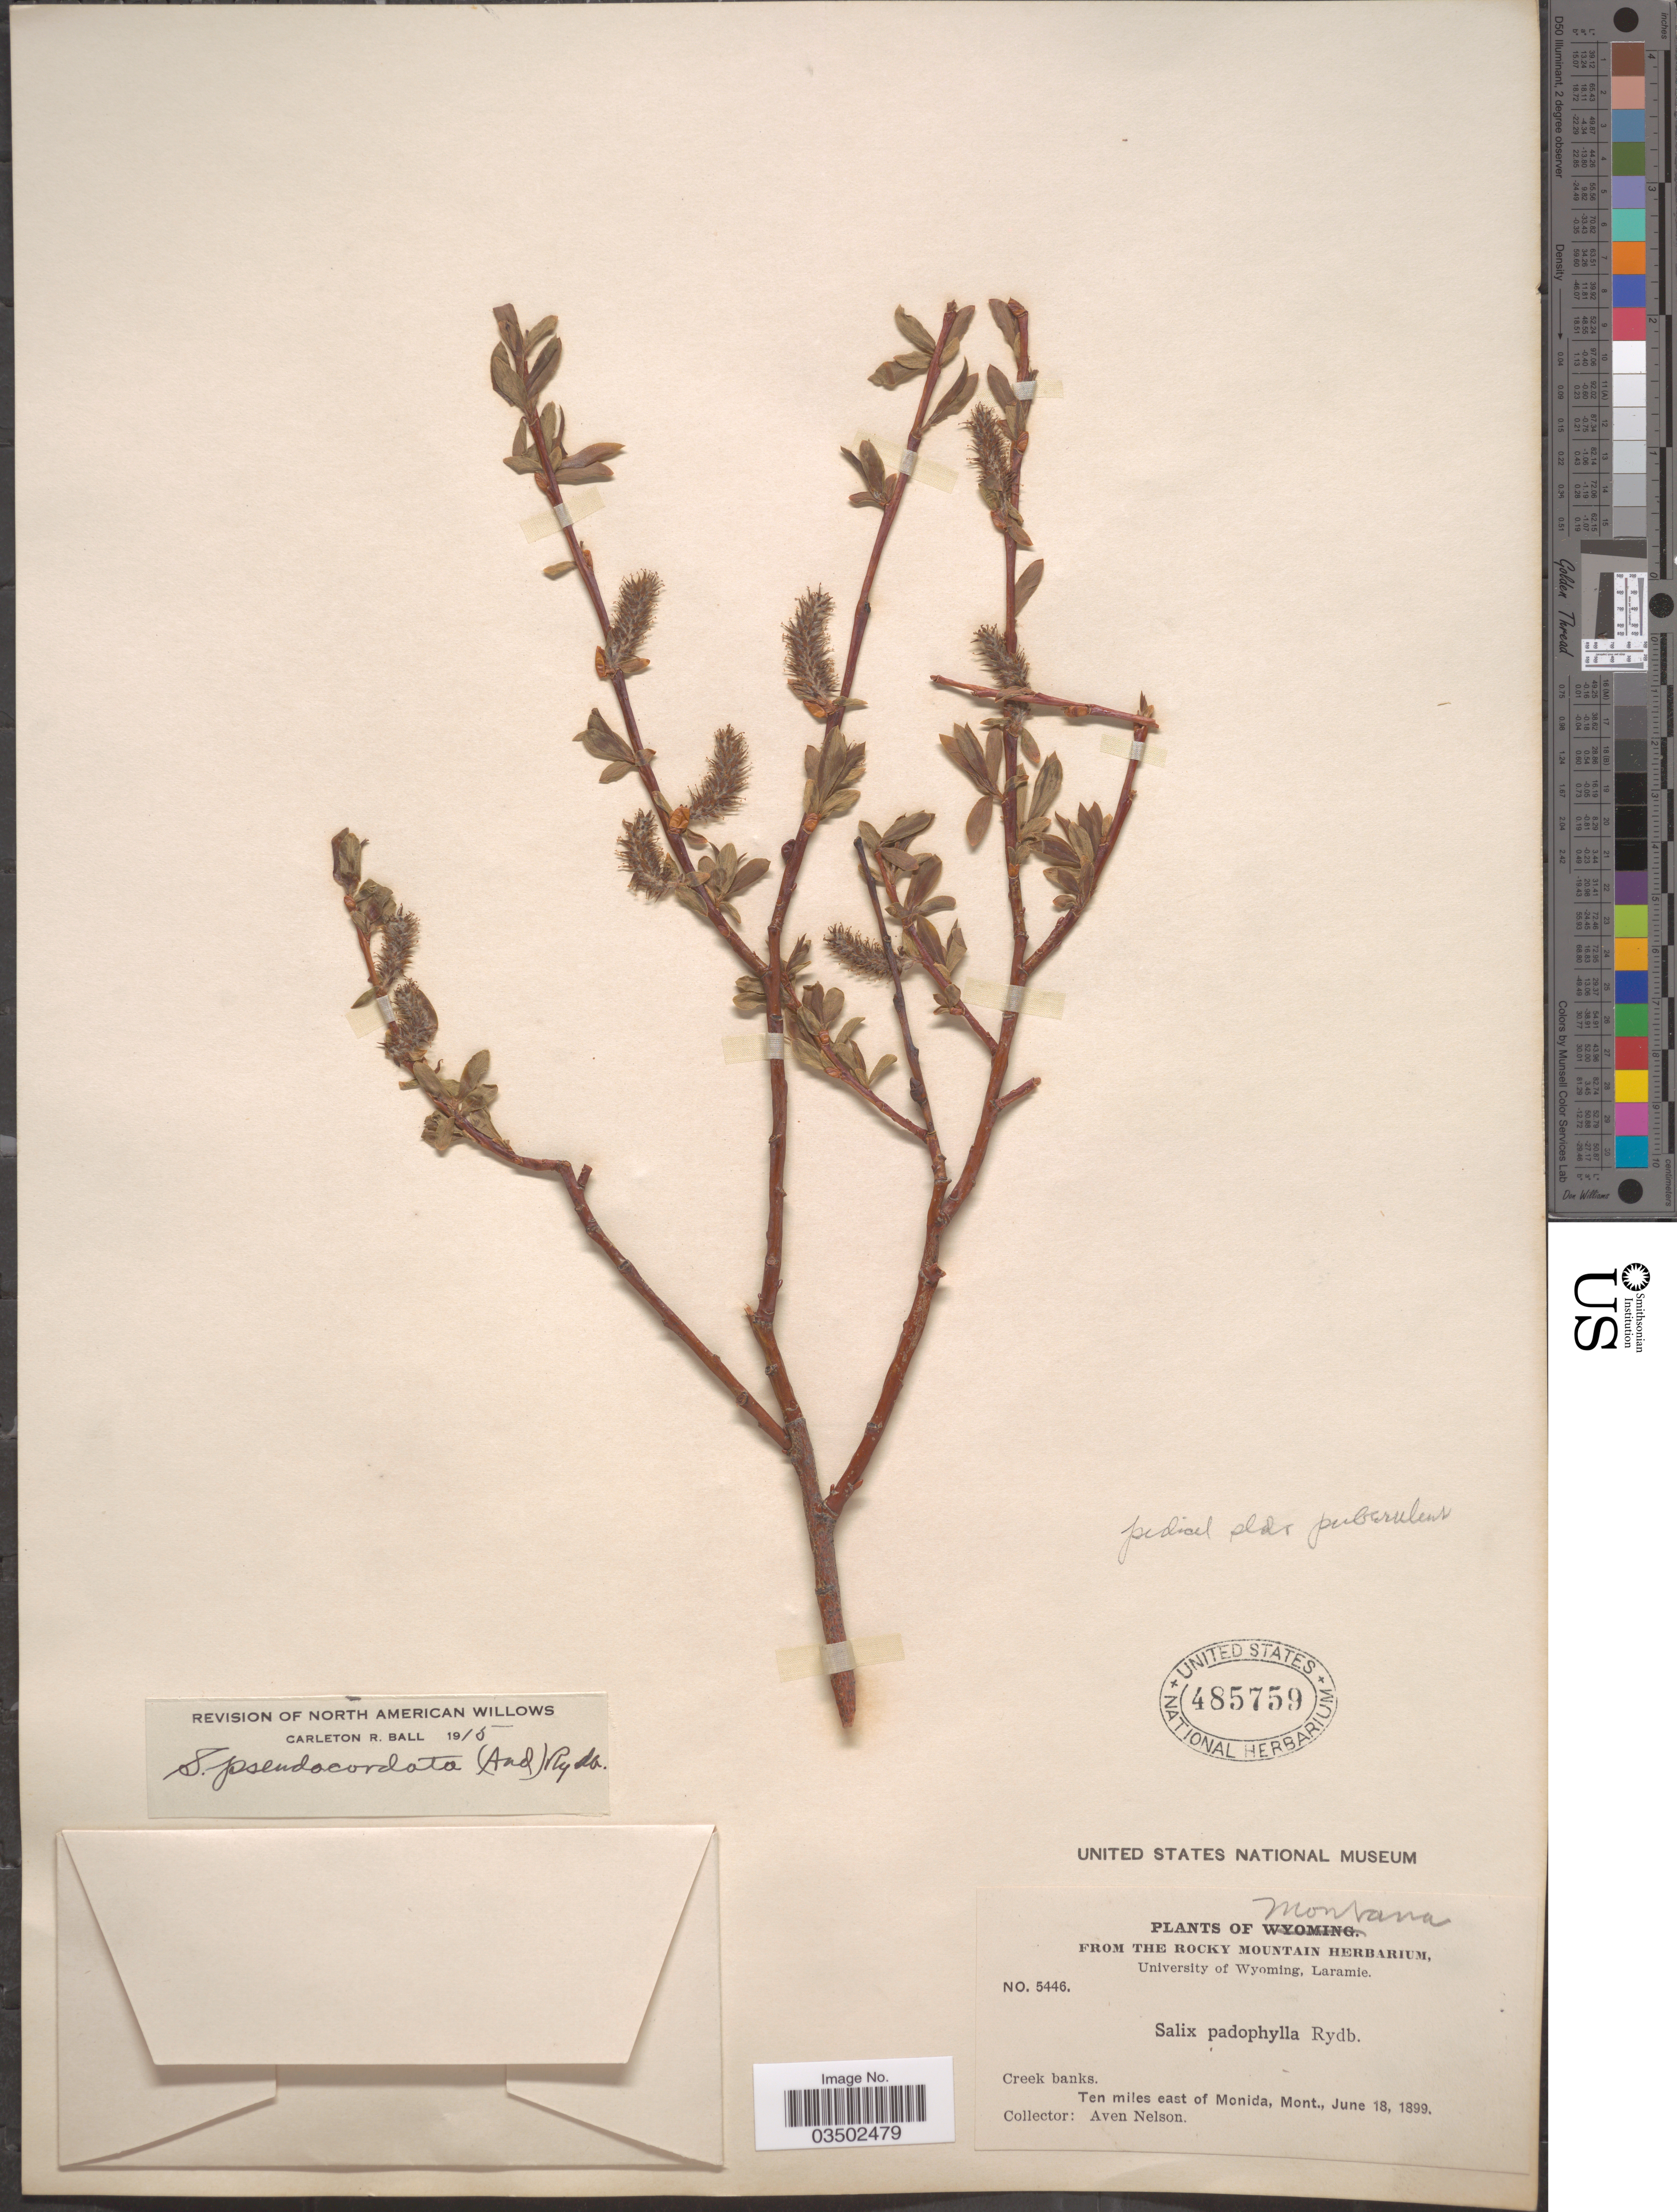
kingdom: Plantae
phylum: Tracheophyta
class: Magnoliopsida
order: Malpighiales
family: Salicaceae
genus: Salix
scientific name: Salix pseudocordata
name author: (Andersson) Andersson ex Rydb.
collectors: A. Nelson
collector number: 5446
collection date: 1899-06-18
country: United States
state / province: Montana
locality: Creek banks. Ten miles east of Monida.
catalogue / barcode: US 485759